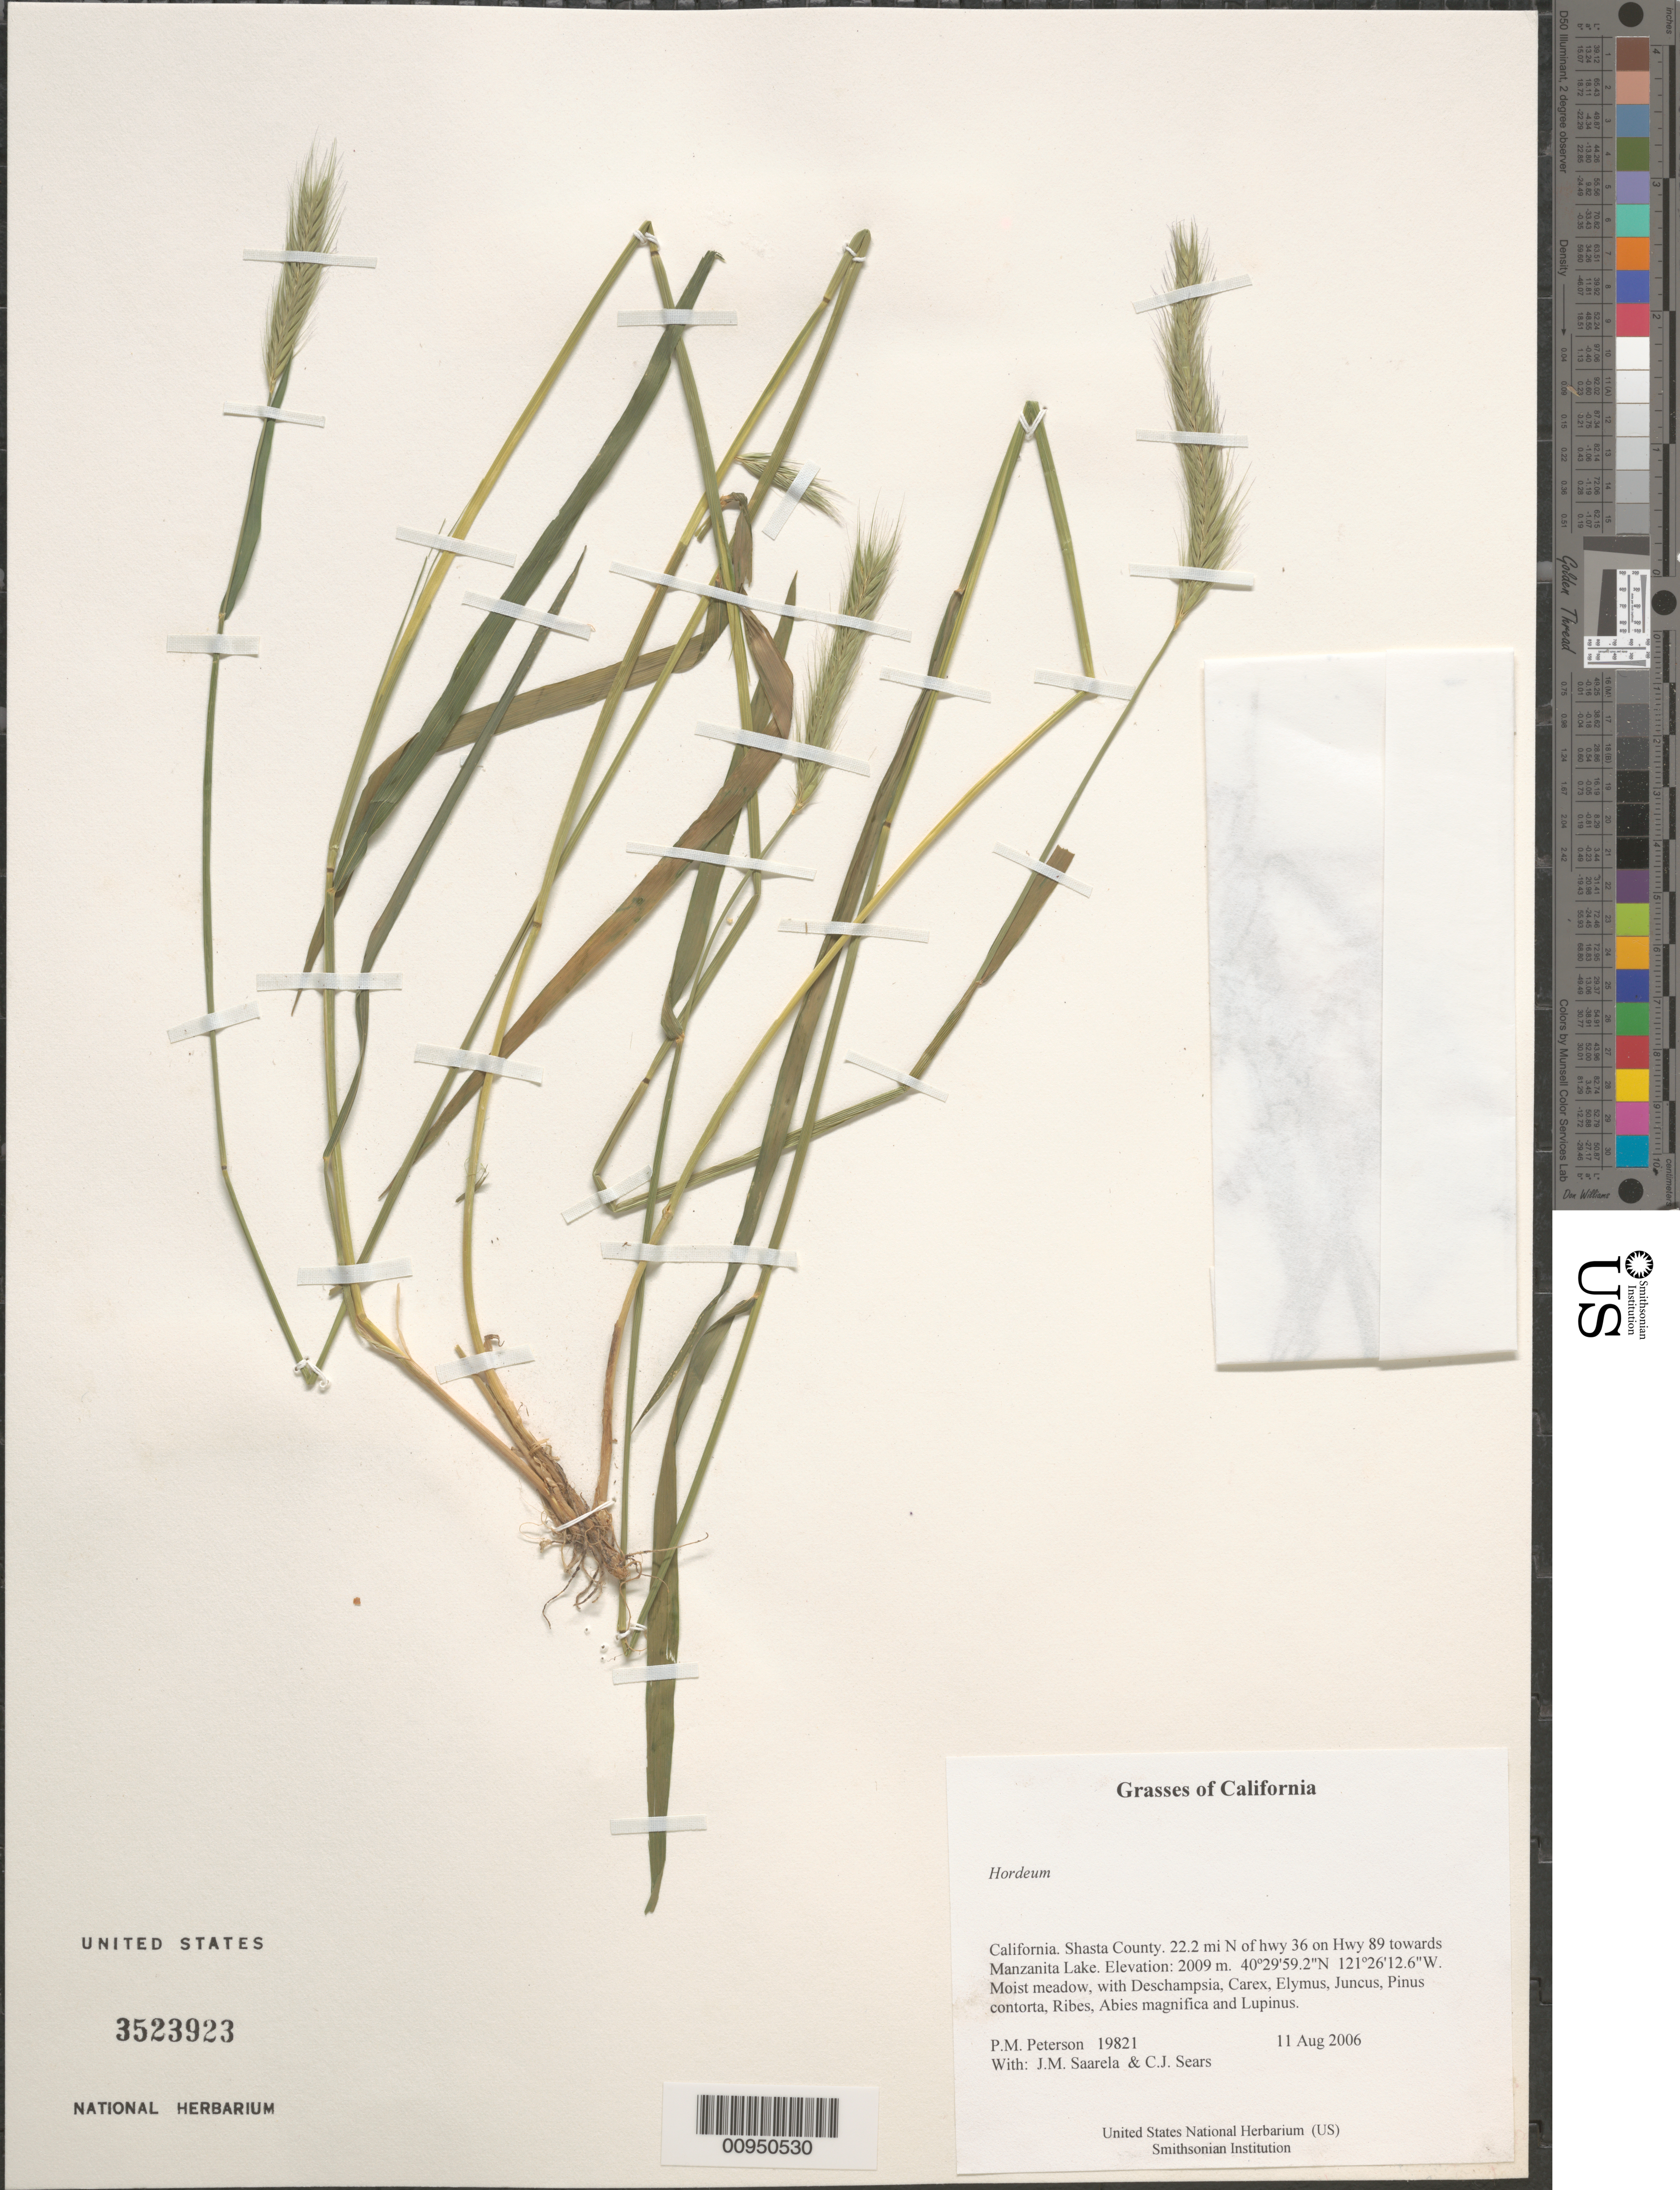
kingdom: Plantae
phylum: Tracheophyta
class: Liliopsida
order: Poales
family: Poaceae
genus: Hordeum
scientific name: Hordeum sp.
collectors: P. M. Peterson, J. Saarela & C. Sears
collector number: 19821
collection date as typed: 11 Aug 2006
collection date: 2006-08-11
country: United States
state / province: California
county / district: Shasta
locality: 22.2 mi N of hwy 36 on Hwy 89 towards Manzanita Lake.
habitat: Moist meadow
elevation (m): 2009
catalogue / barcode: US 3523923